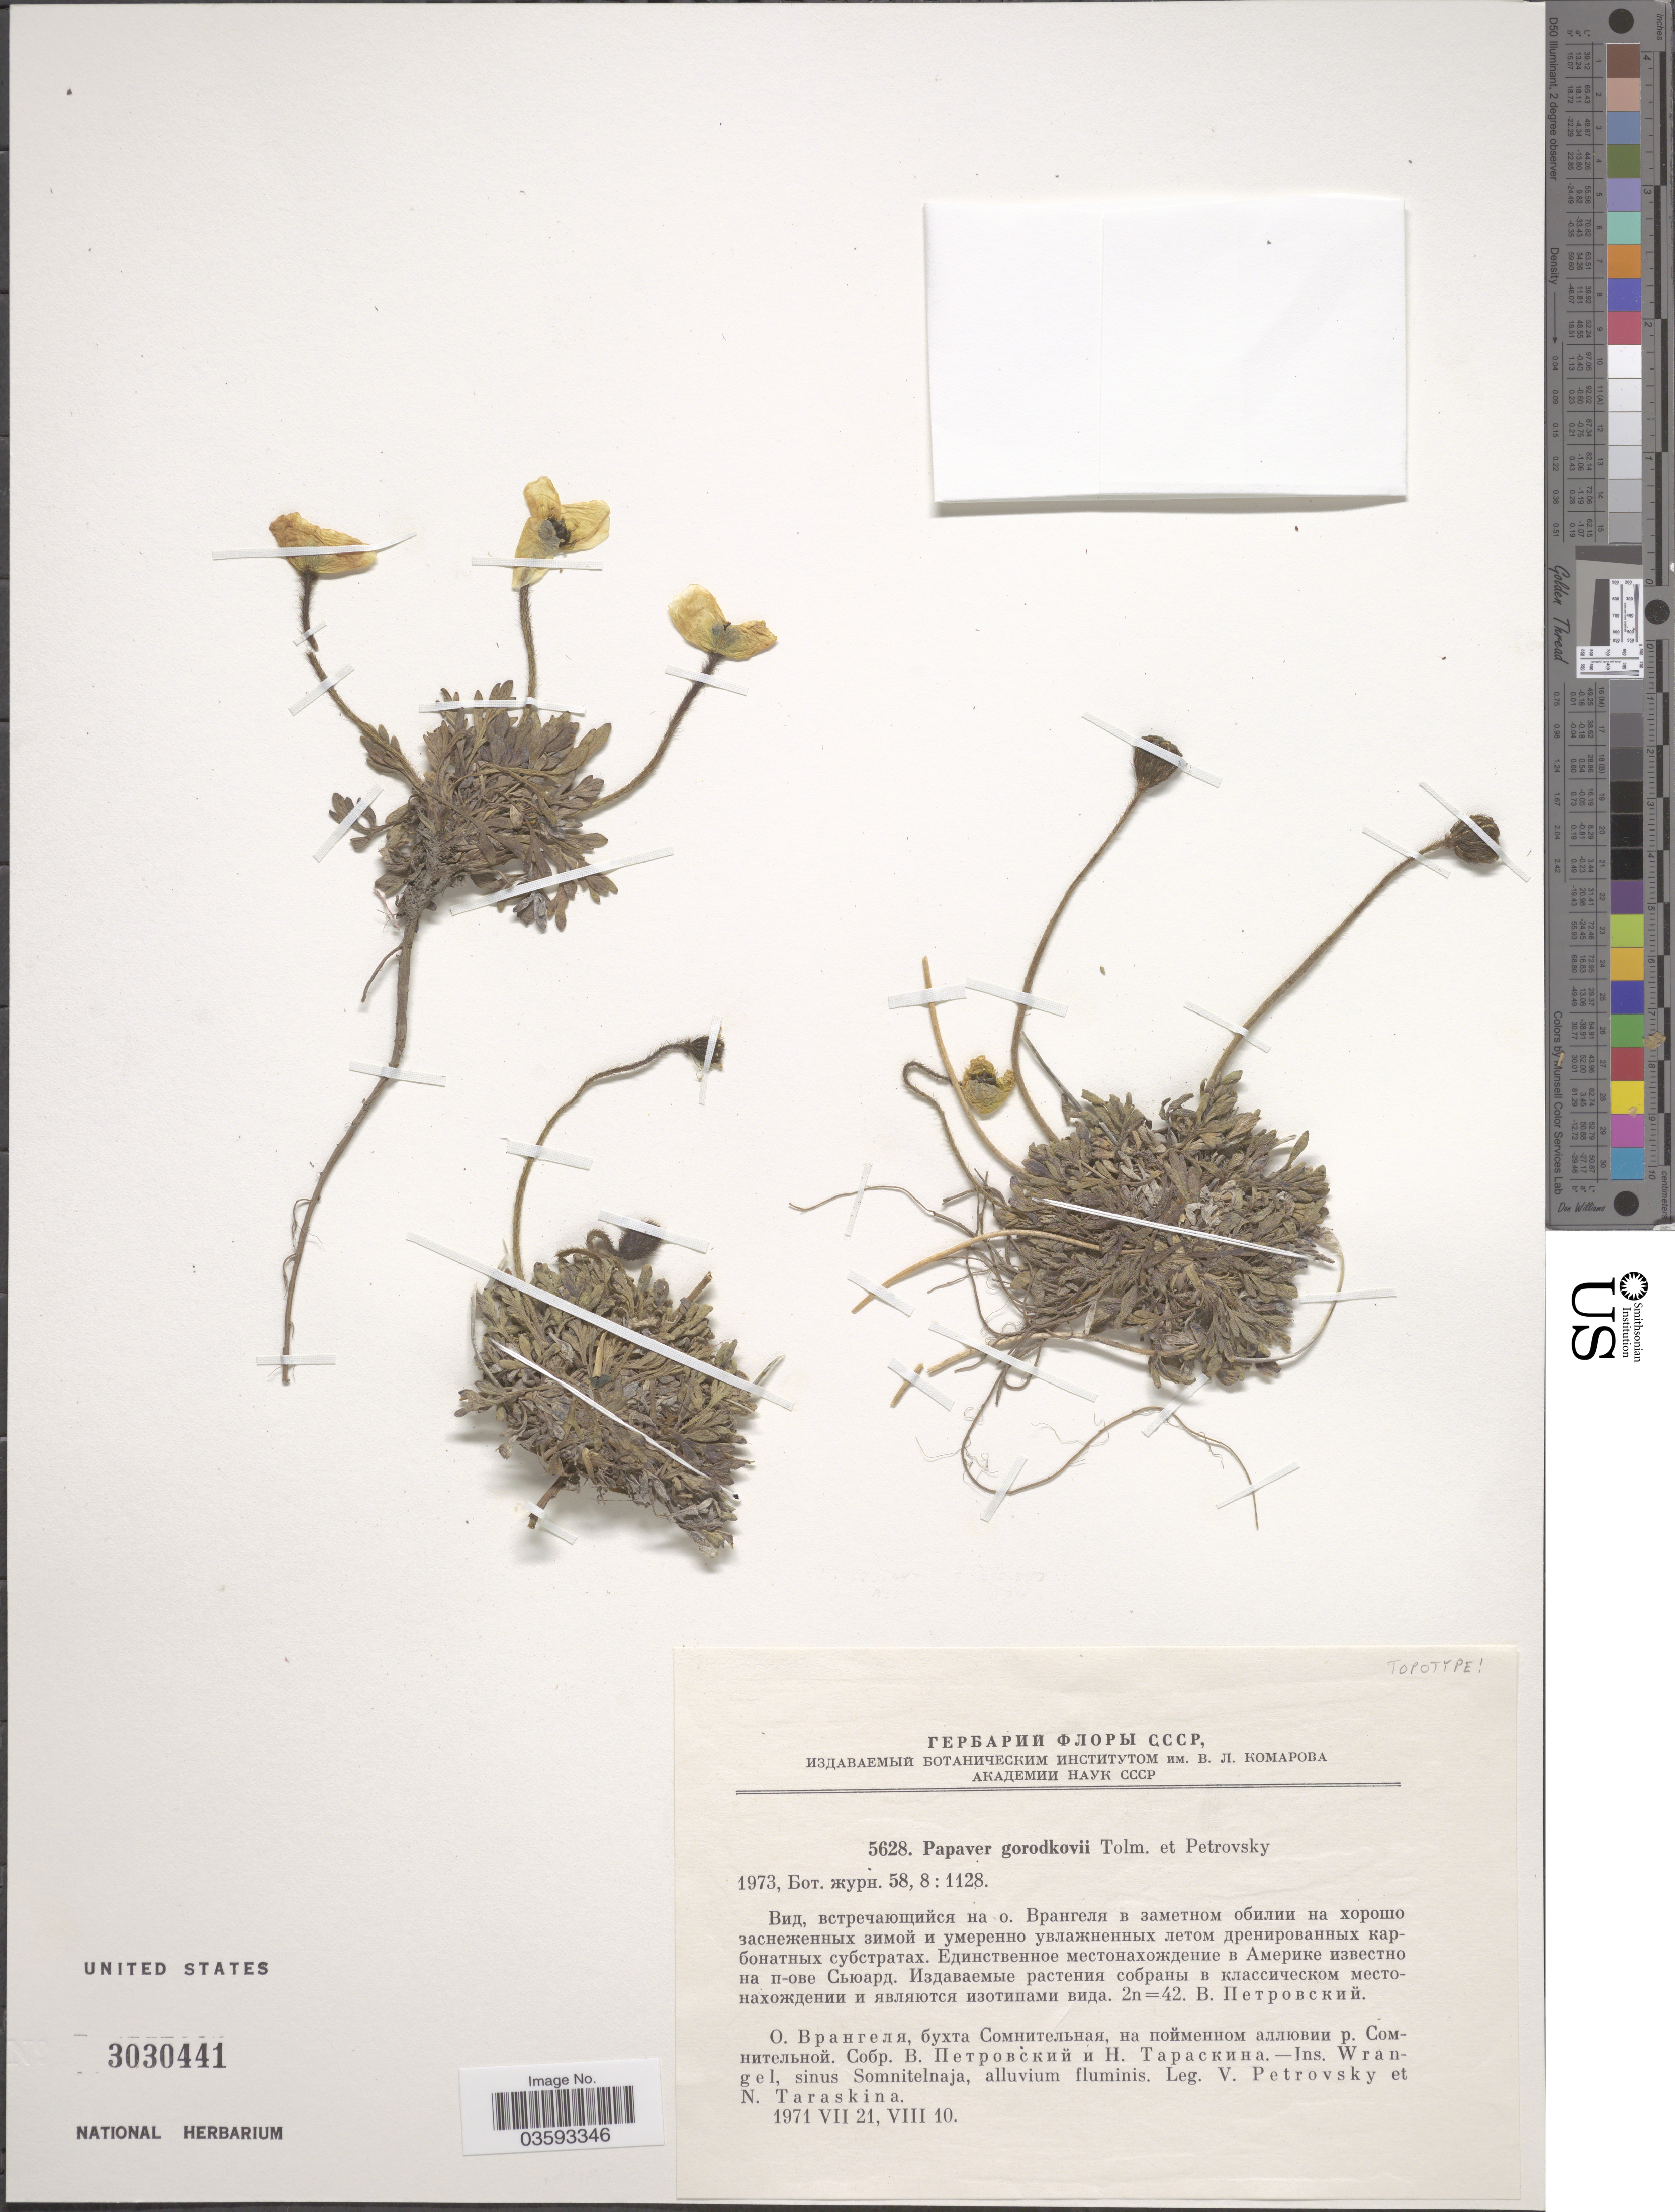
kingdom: Plantae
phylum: Tracheophyta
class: Magnoliopsida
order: Ranunculales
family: Papaveraceae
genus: Papaver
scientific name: Papaver gorodkovii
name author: Tolm. & V.V. Petrovsky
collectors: V. Petrovsky & N. Taraskina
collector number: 5628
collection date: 1971-07-21/1971-08-10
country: Russian Federation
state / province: Chukotka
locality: Ins. Wrangel, sinus Somnitelnaja, alluvium fluminis.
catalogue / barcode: US 3030441